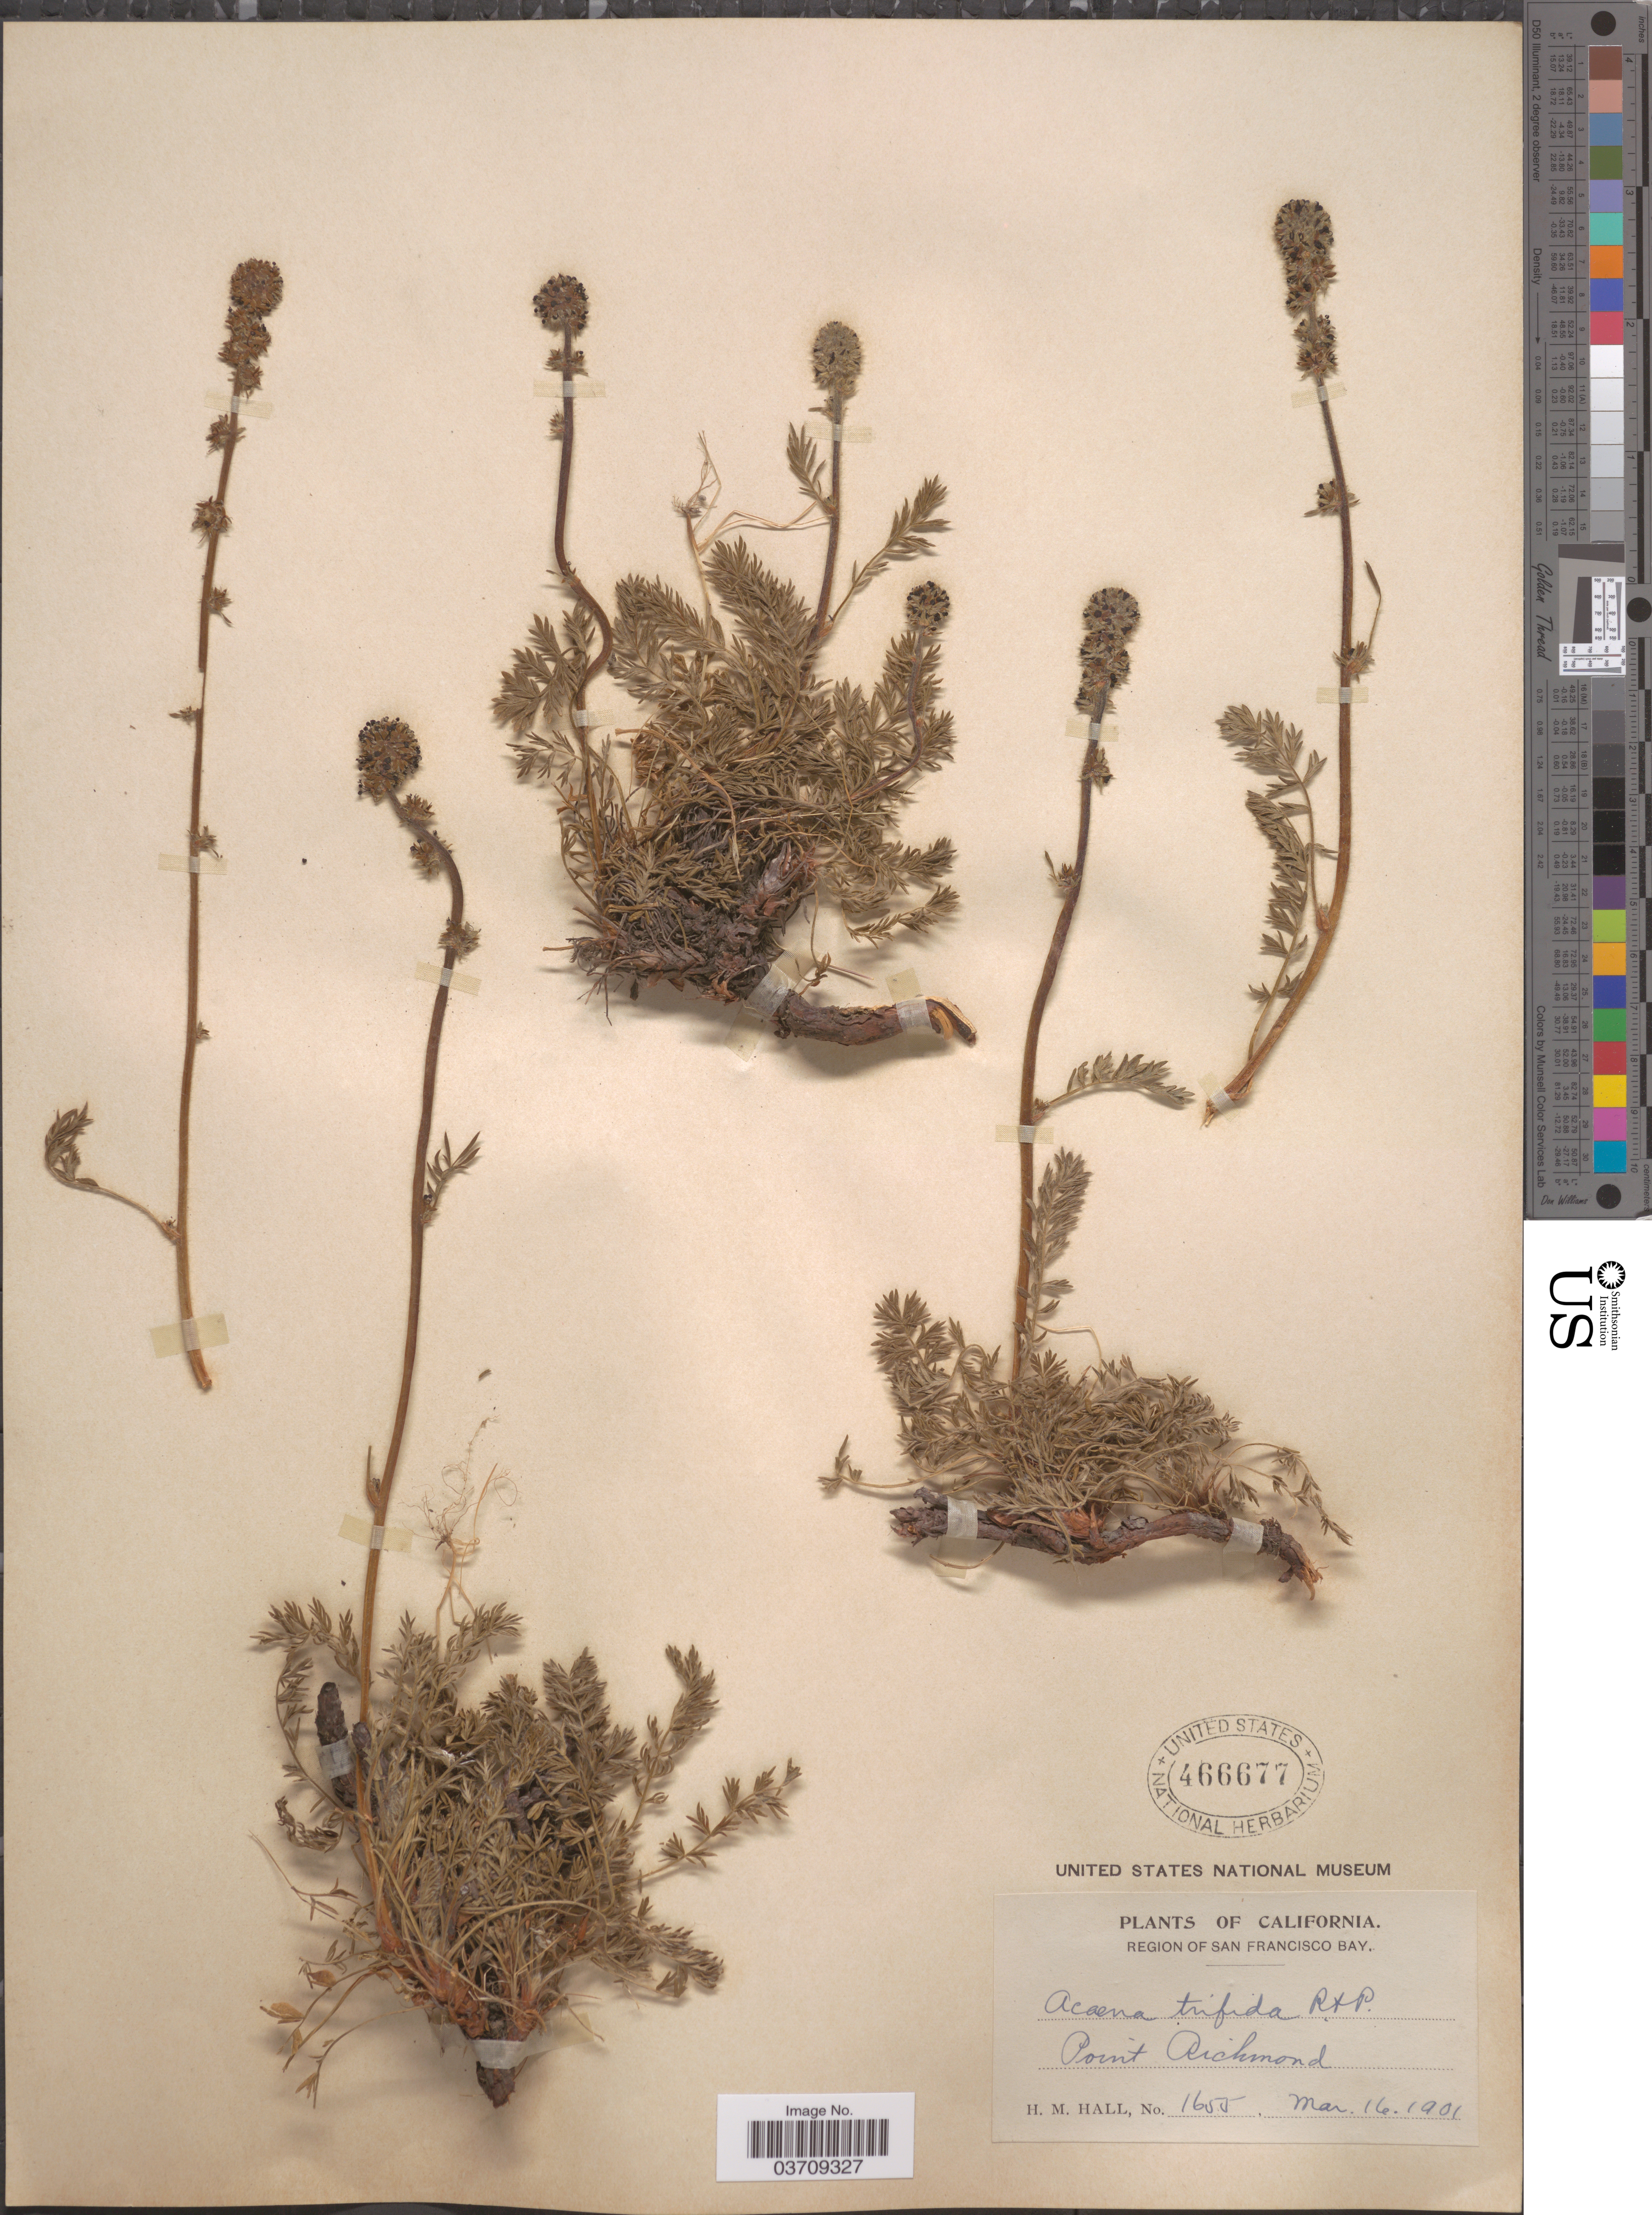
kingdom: Plantae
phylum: Tracheophyta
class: Magnoliopsida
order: Rosales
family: Rosaceae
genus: Acaena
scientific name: Acaena trifida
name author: Ruiz & Pav.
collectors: H. M. Hall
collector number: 1655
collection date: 1901-03-16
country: United States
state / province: California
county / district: San Francisco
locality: Region of San Francisco Bay. Point Richmond.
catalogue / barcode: US 466677